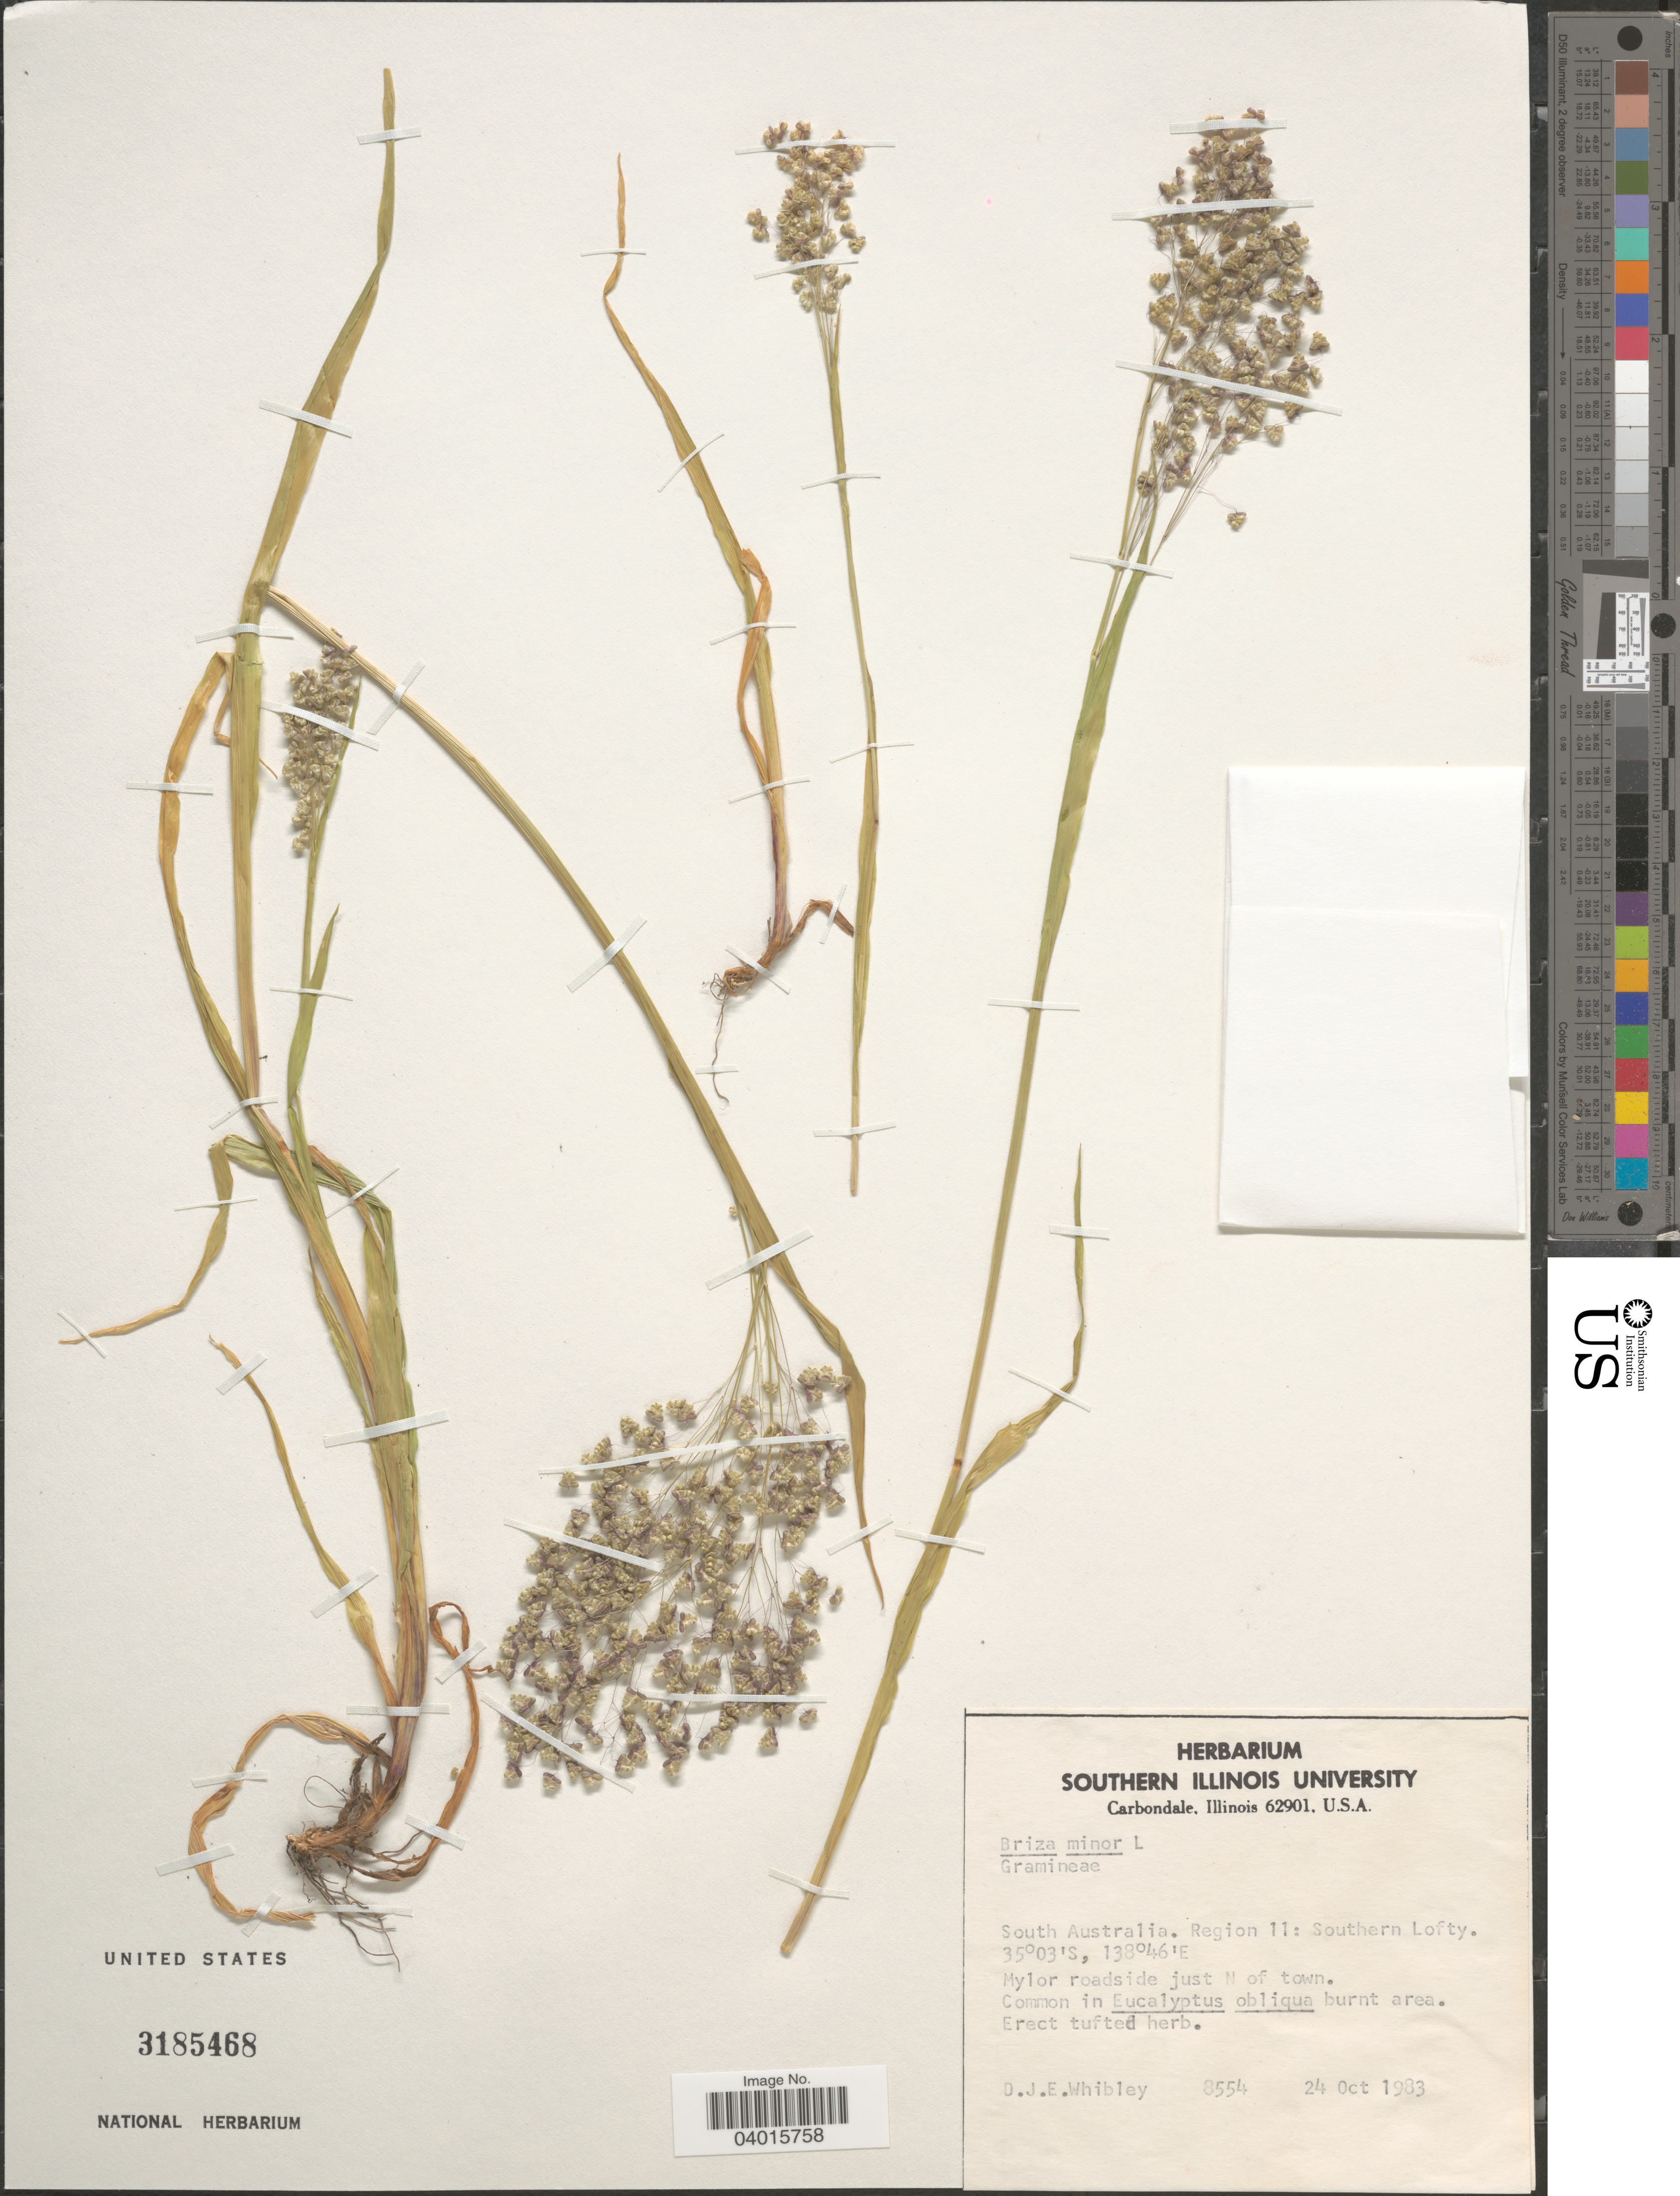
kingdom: Plantae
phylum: Tracheophyta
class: Liliopsida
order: Poales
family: Poaceae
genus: Briza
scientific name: Briza minor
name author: L.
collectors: D. Whibley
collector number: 8554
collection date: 1983-10-24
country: Australia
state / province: South Australia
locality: Region 11: Southern Lofty. Mylor roadside just N of town.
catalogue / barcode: US 3185468